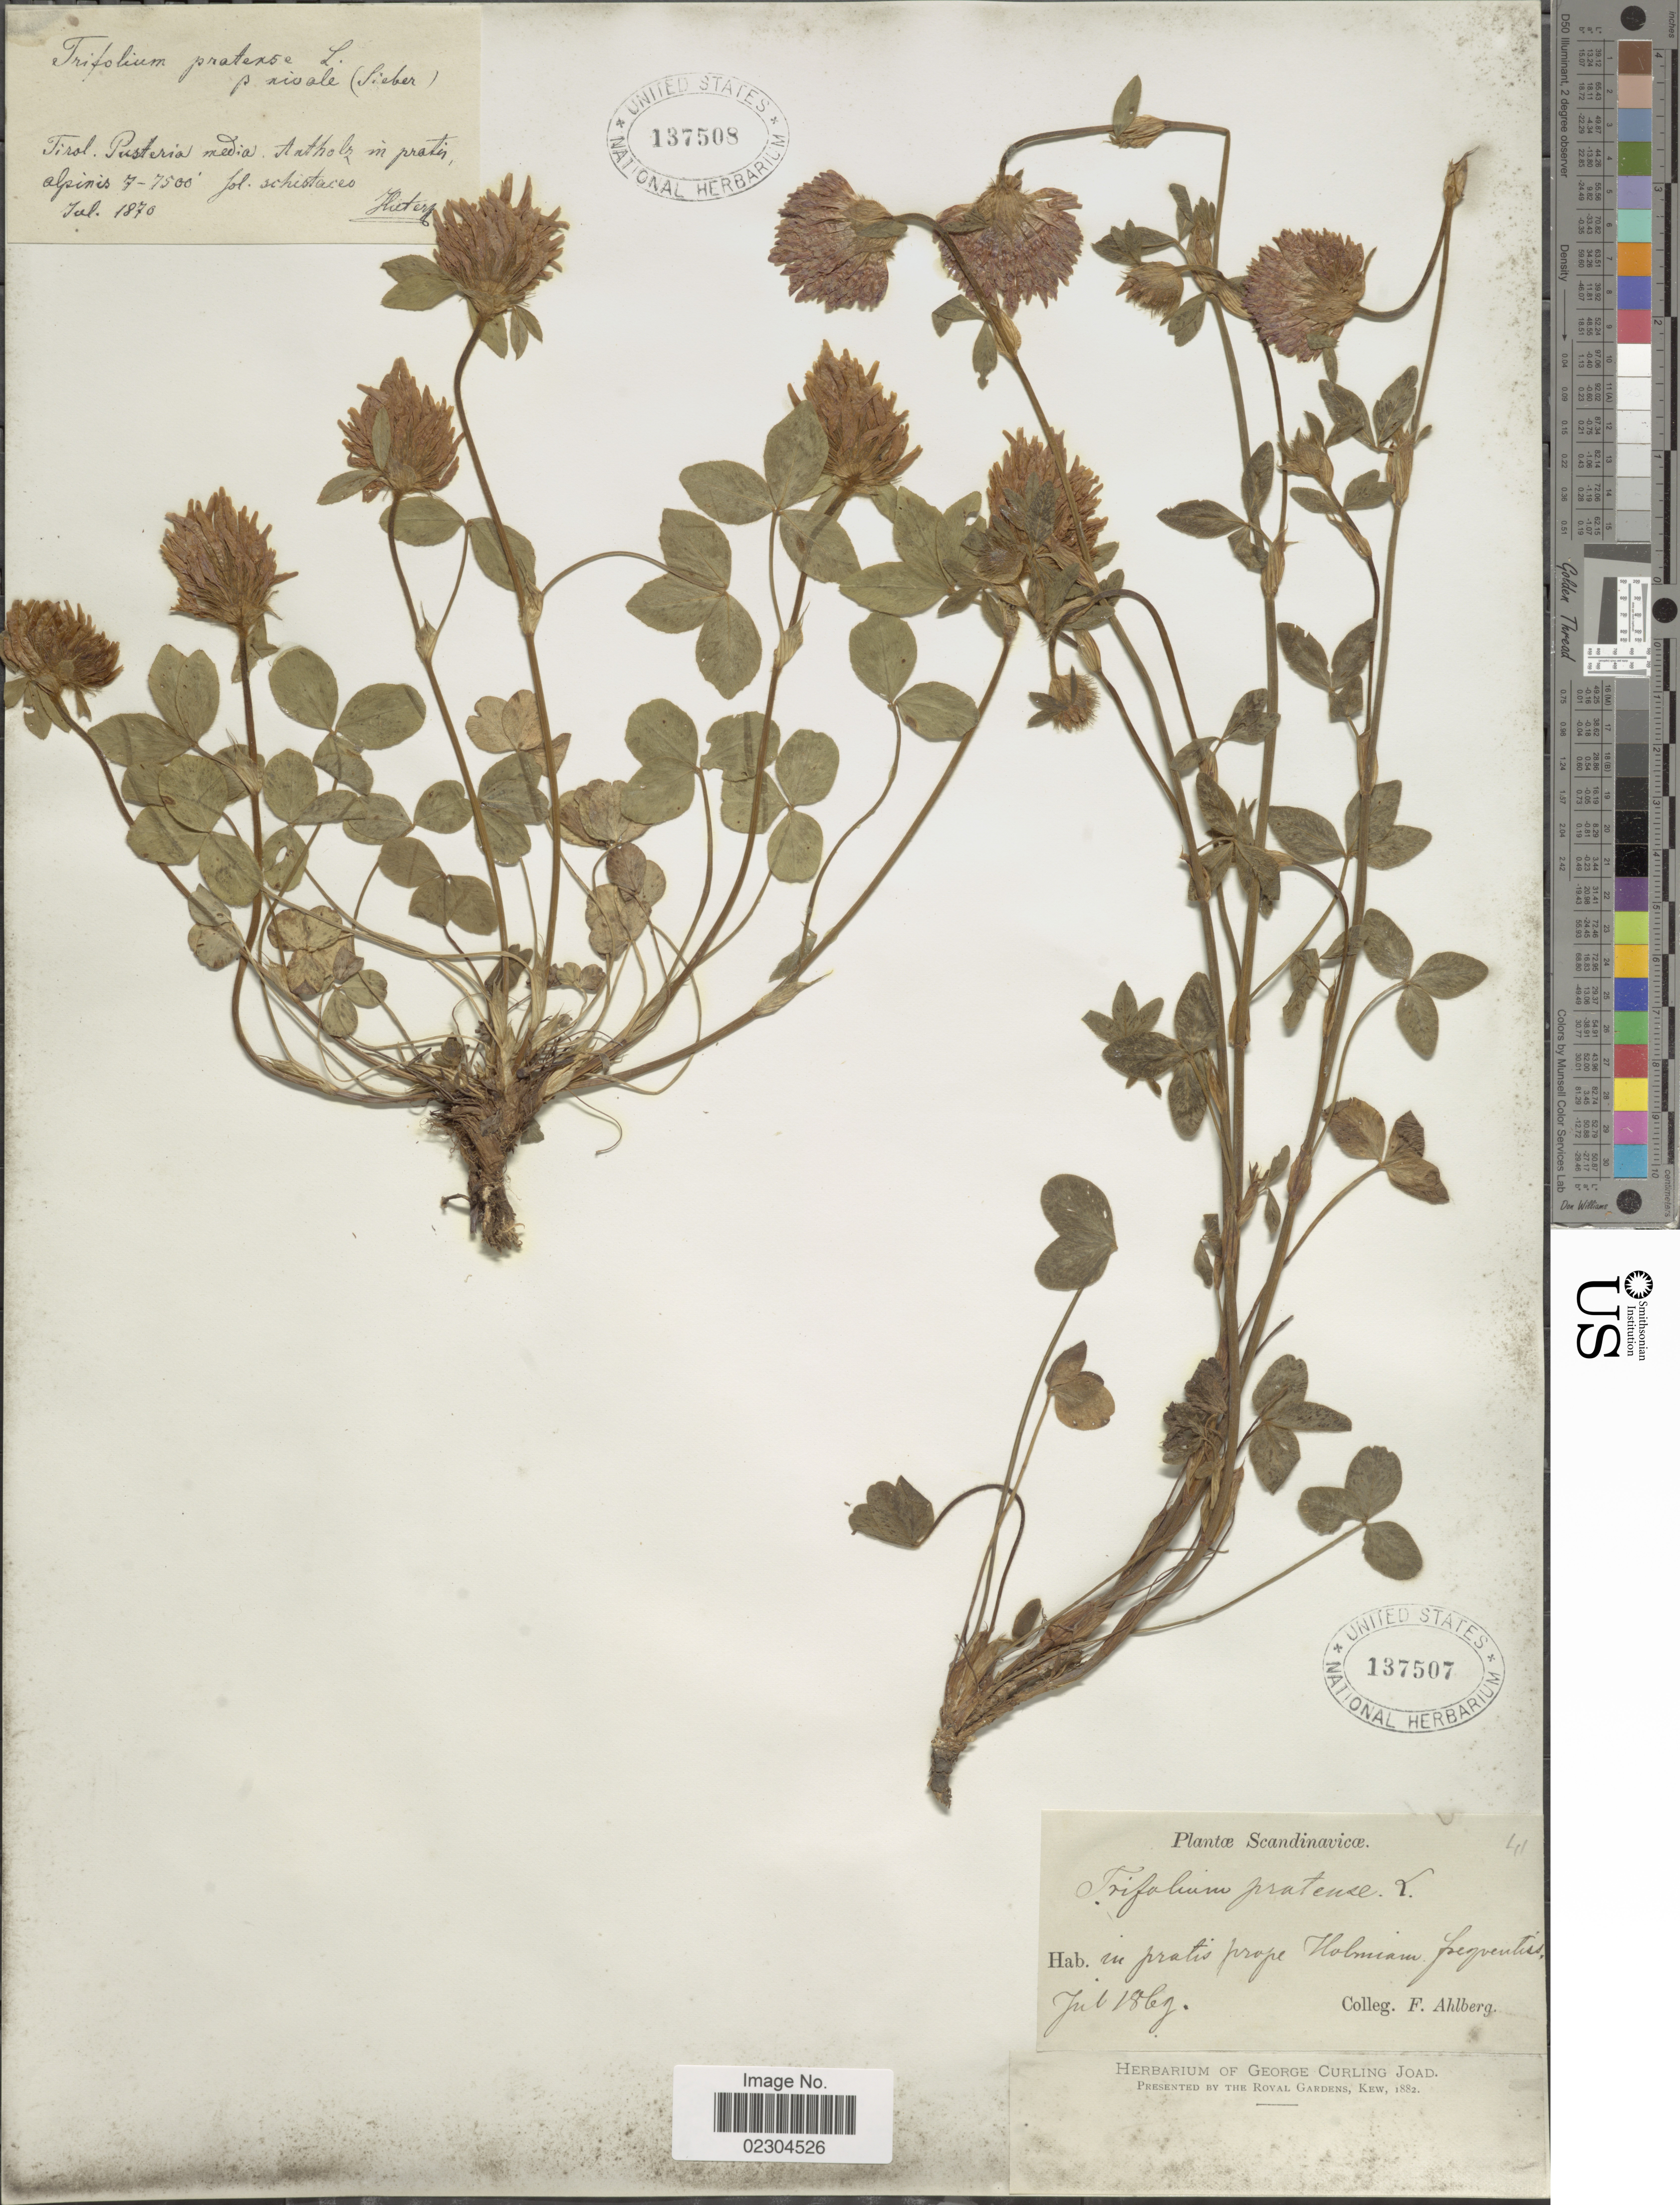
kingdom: Plantae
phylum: Tracheophyta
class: Magnoliopsida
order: Fabales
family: Fabaceae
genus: Trifolium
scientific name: Trifolium pratense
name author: L.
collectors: F. Ahlberg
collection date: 1869-07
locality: In pratis prope Holmiam (Holm). Scandinavia.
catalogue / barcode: US 137507